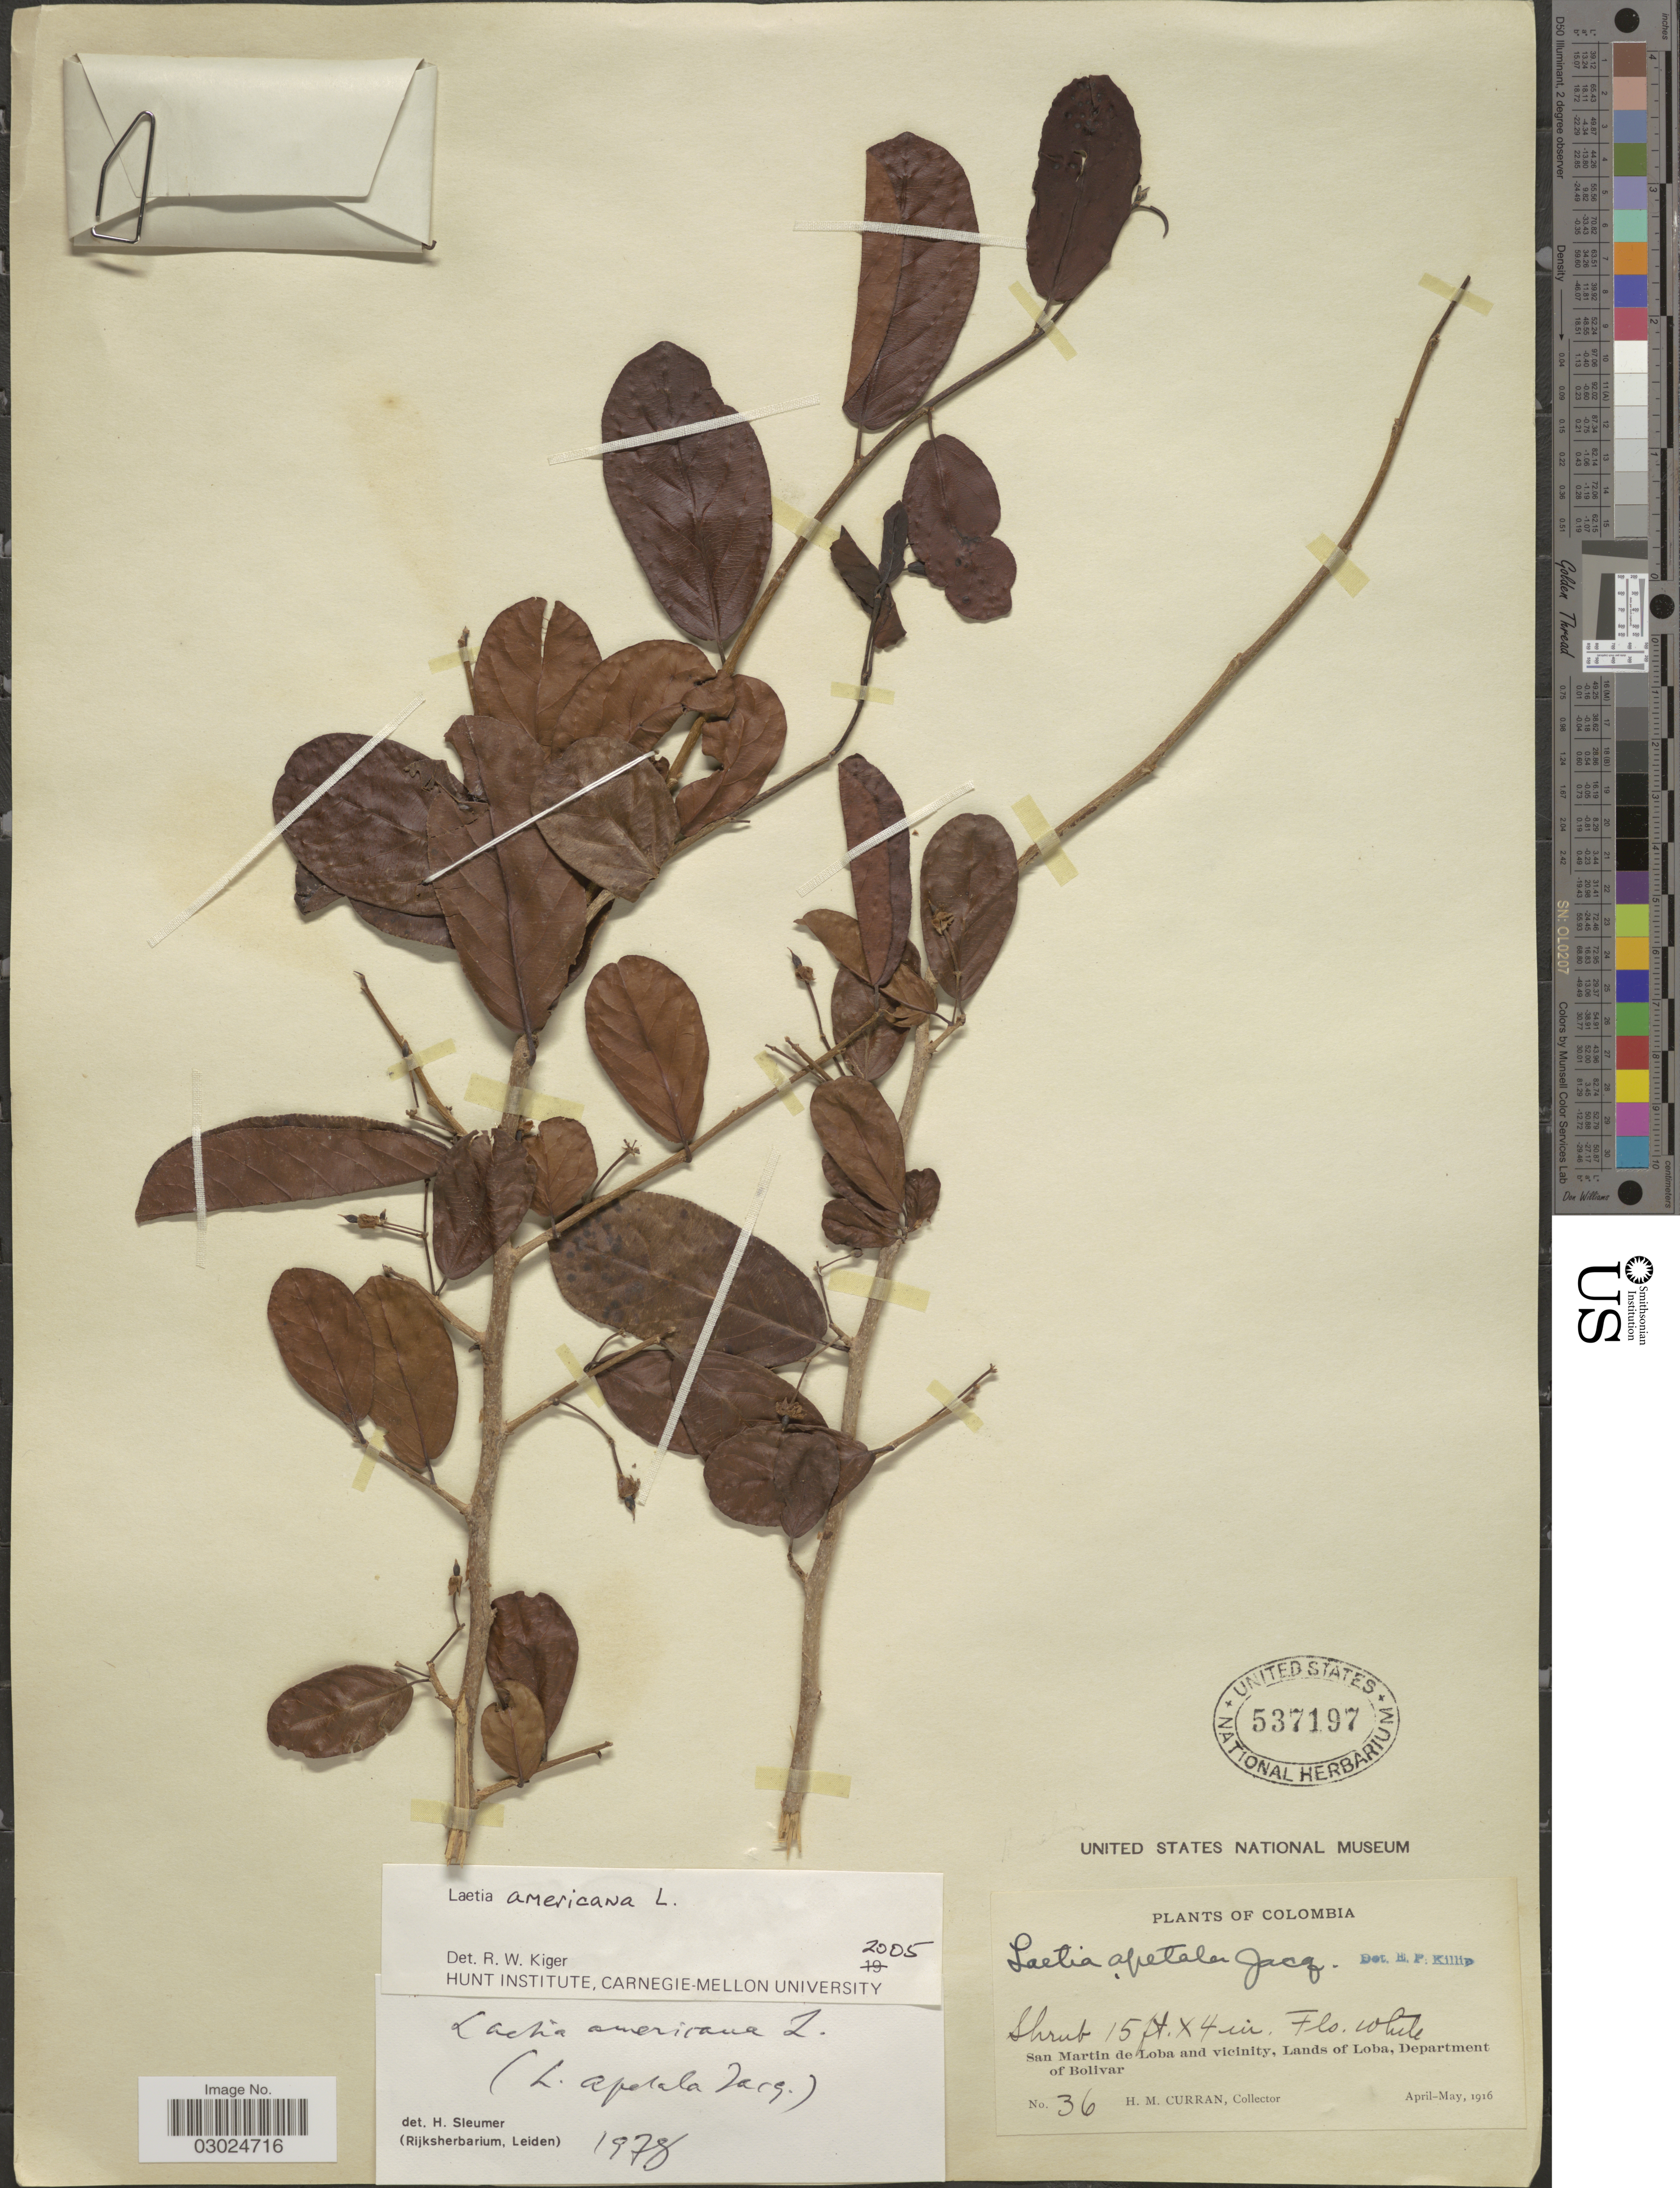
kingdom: Plantae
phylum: Tracheophyta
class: Magnoliopsida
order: Malpighiales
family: Salicaceae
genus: Laetia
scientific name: Laetia americana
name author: L.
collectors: H. M. Curran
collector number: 36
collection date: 1916-04/1916-05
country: Colombia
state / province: Bolívar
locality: San Martin de Loba and Vicinity, Lands of Loba, Department of Bolivar.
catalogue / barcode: US 537197